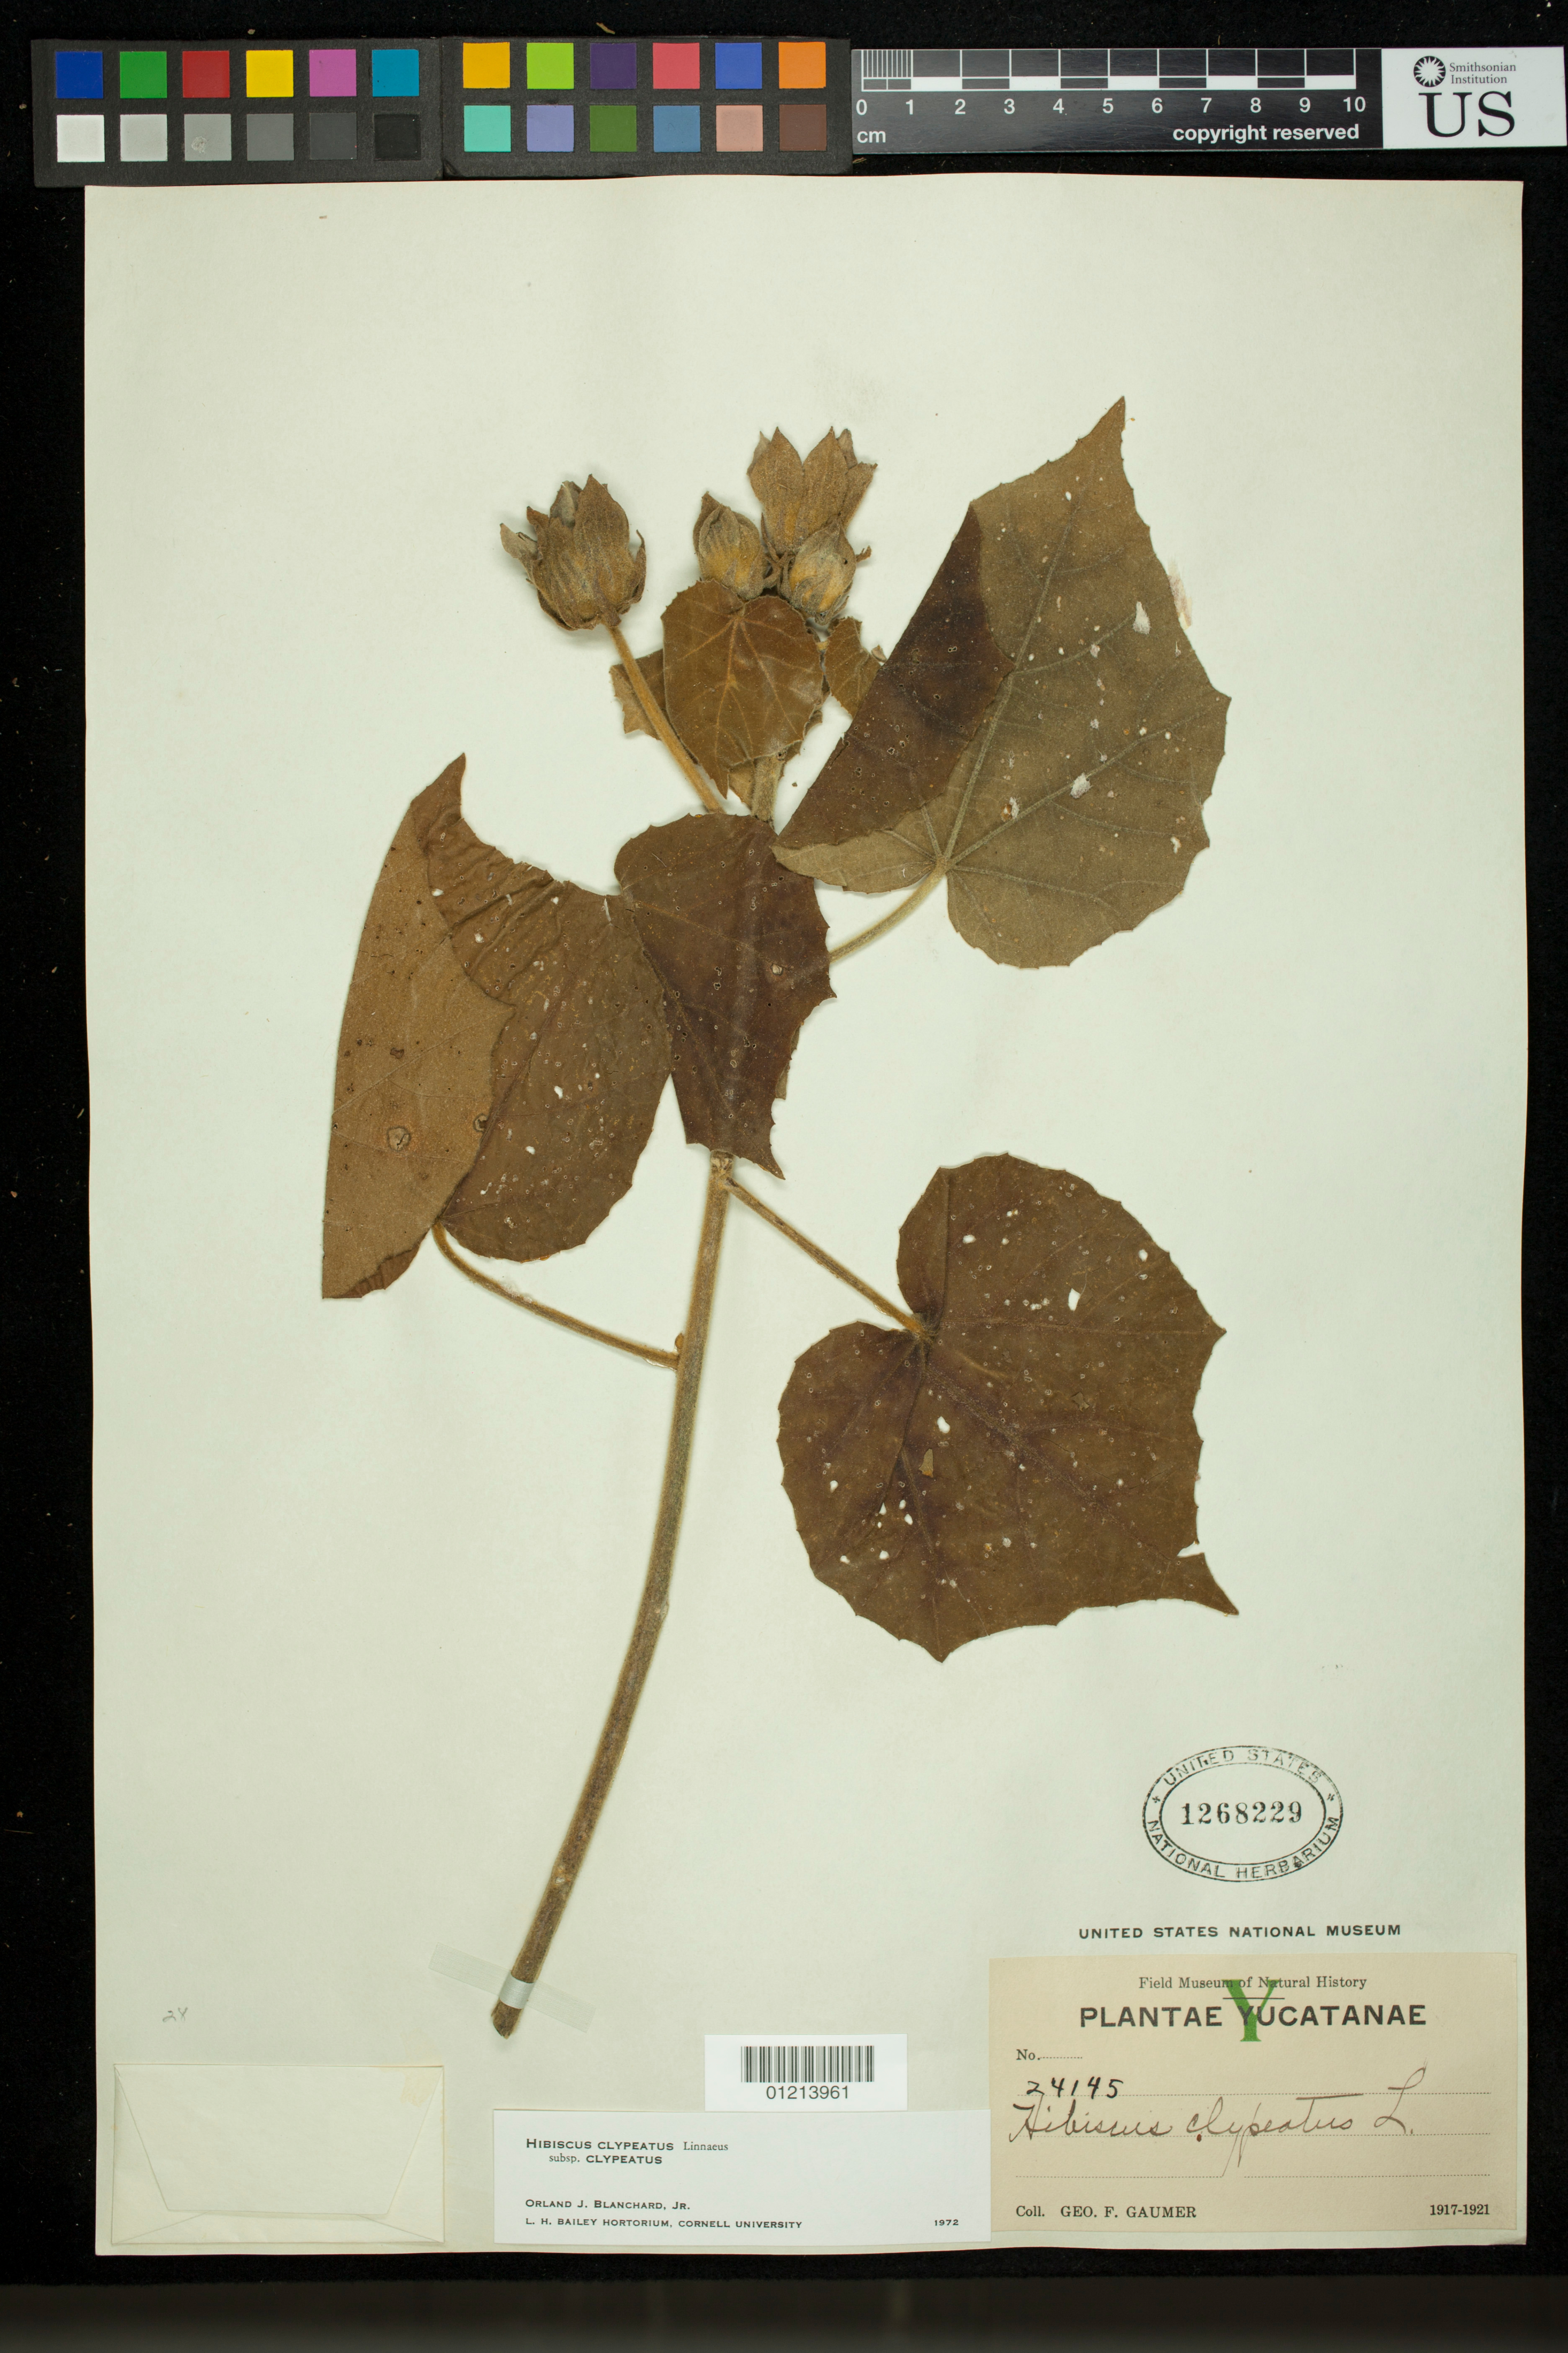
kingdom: Plantae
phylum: Tracheophyta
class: Magnoliopsida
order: Malvales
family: Malvaceae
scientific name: Blanchardia clypeata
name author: (L.) M.M. Hanes & R.L. Barrett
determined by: Dorr, L. J., (BOT), Smithsonian Institution - National Museum of Natural History (UNITED STATES)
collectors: G. F. Gaumer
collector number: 24145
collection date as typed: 1917 to -- --- 1921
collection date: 1917/1921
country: Mexico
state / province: Yucatán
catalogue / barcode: US 1268229